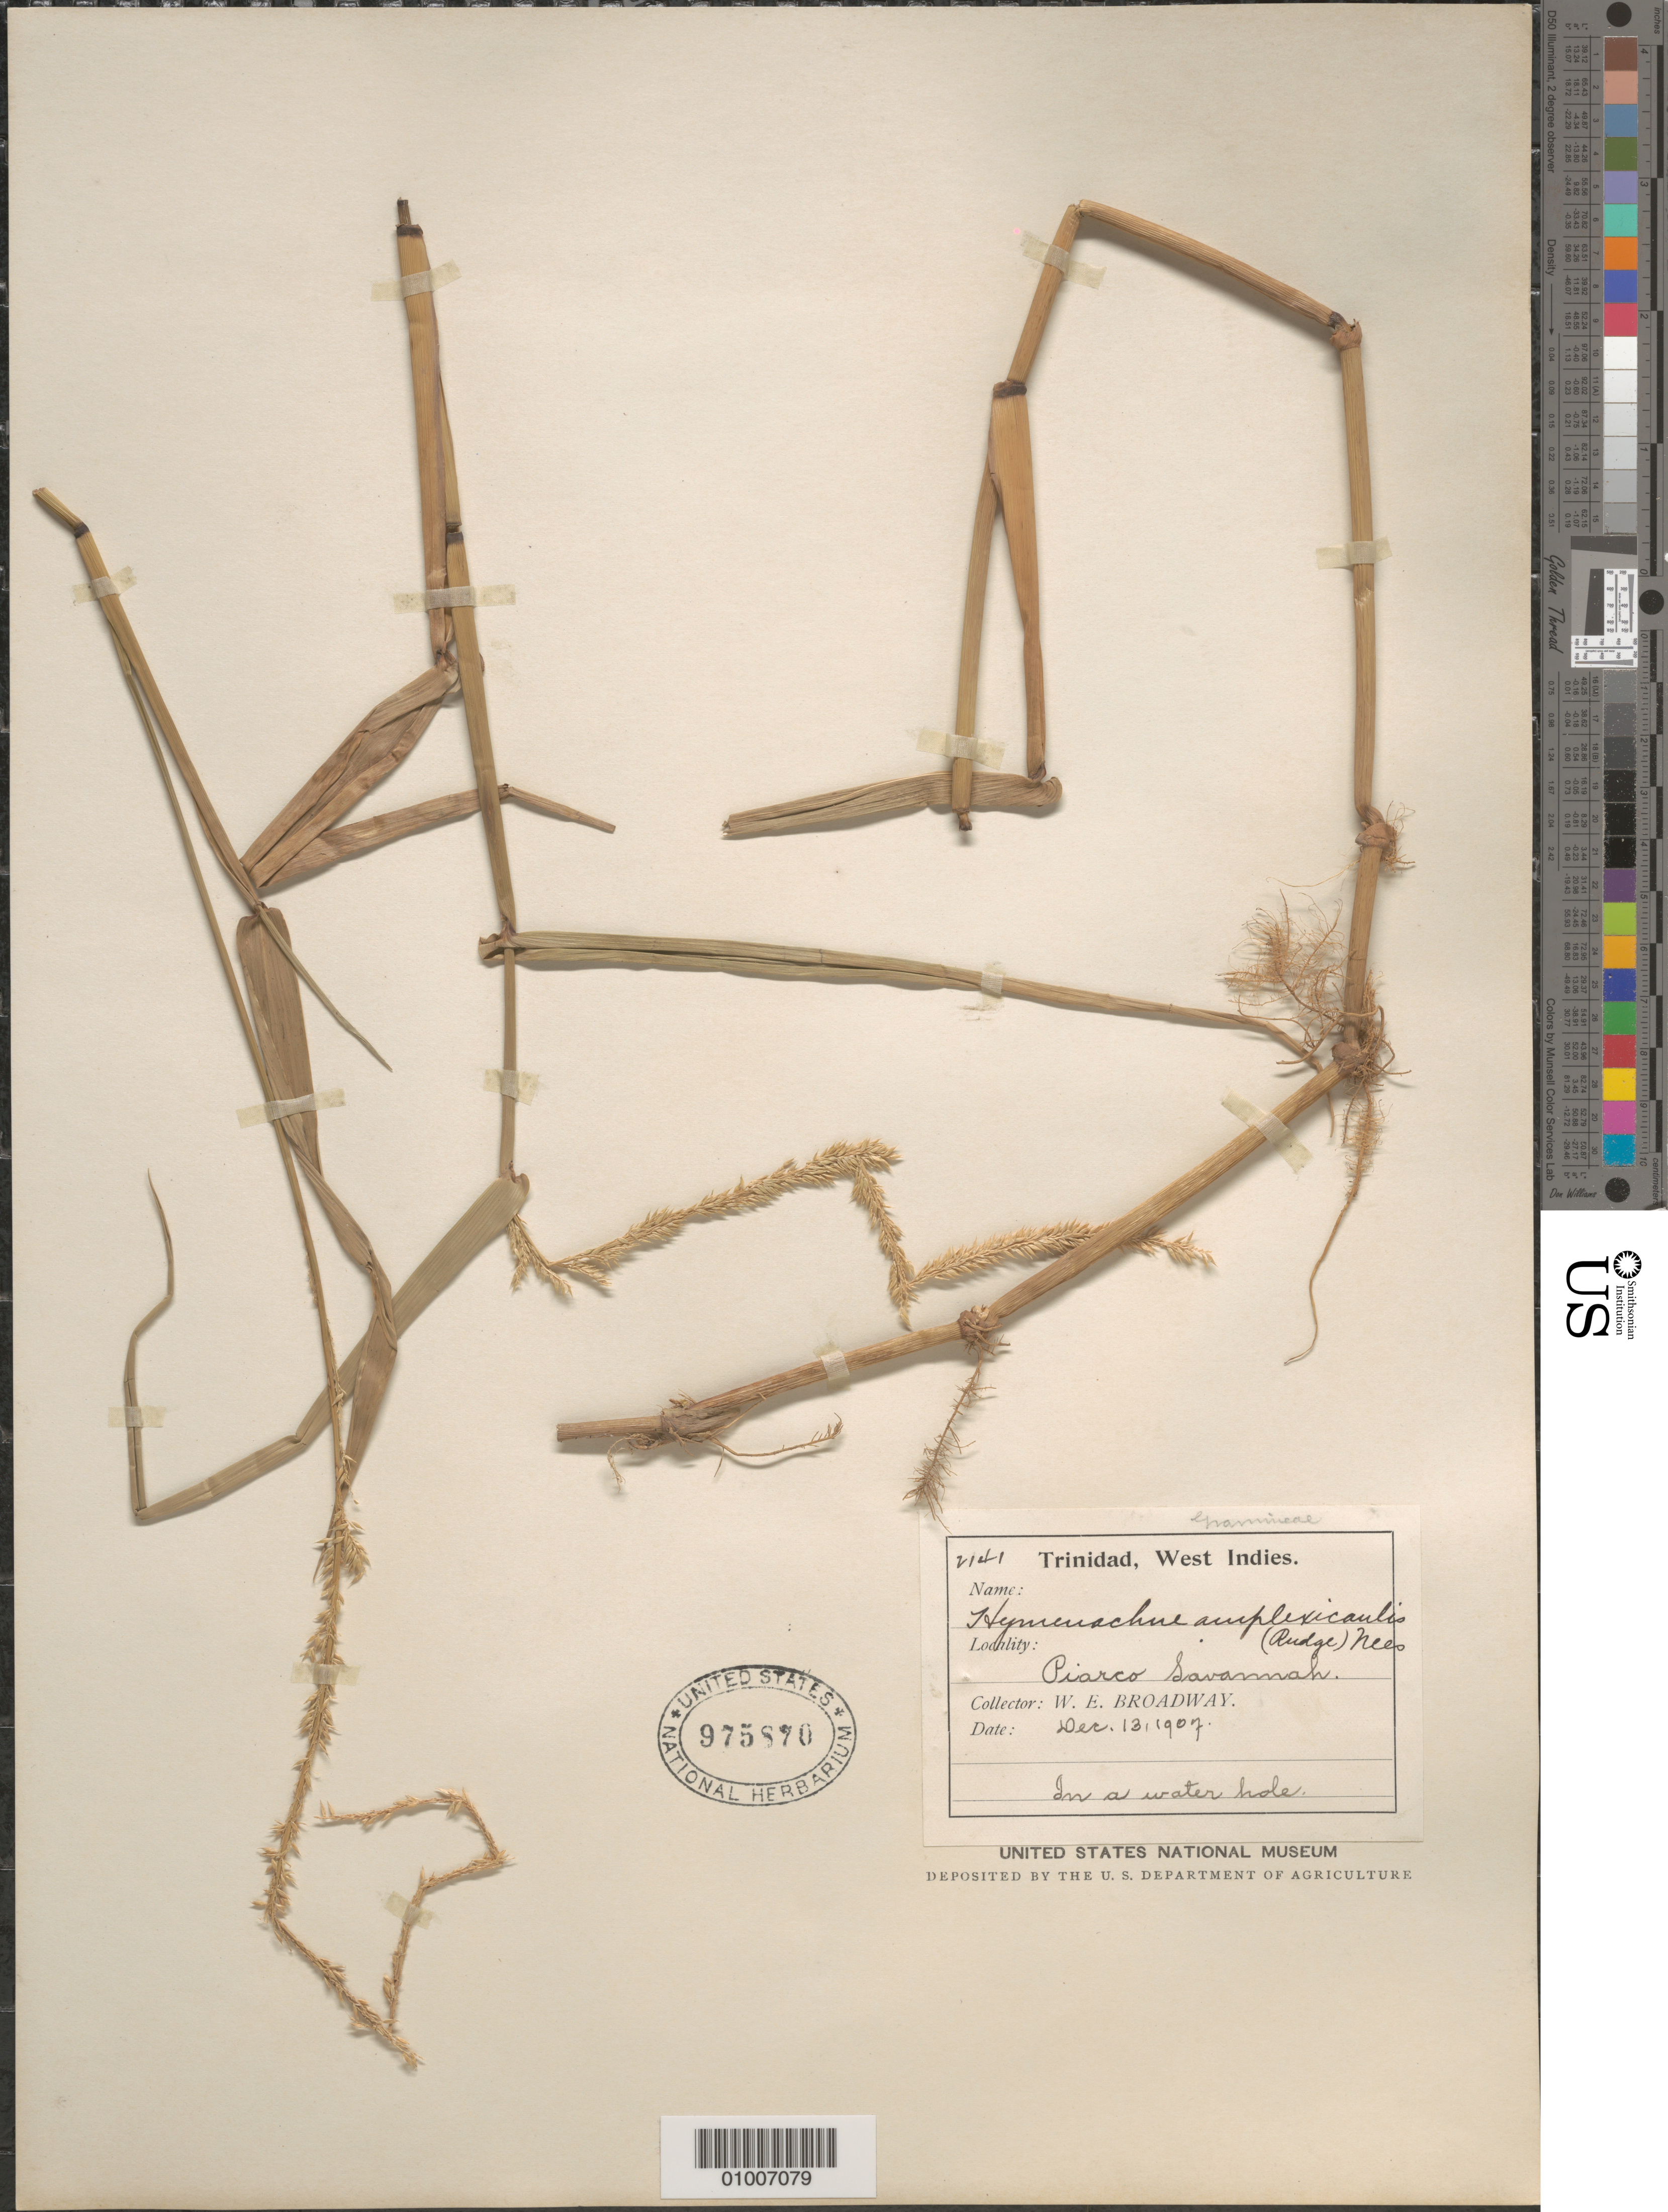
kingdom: Plantae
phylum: Tracheophyta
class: Liliopsida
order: Poales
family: Poaceae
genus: Hymenachne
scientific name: Hymenachne amplexicaulis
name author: (Rudge) Nees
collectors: W. E. Broadway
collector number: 2141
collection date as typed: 13 Dec 1907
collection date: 1907-12-13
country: Trinidad and Tobago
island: Trinidad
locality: Piarco savannah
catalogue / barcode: US 975870